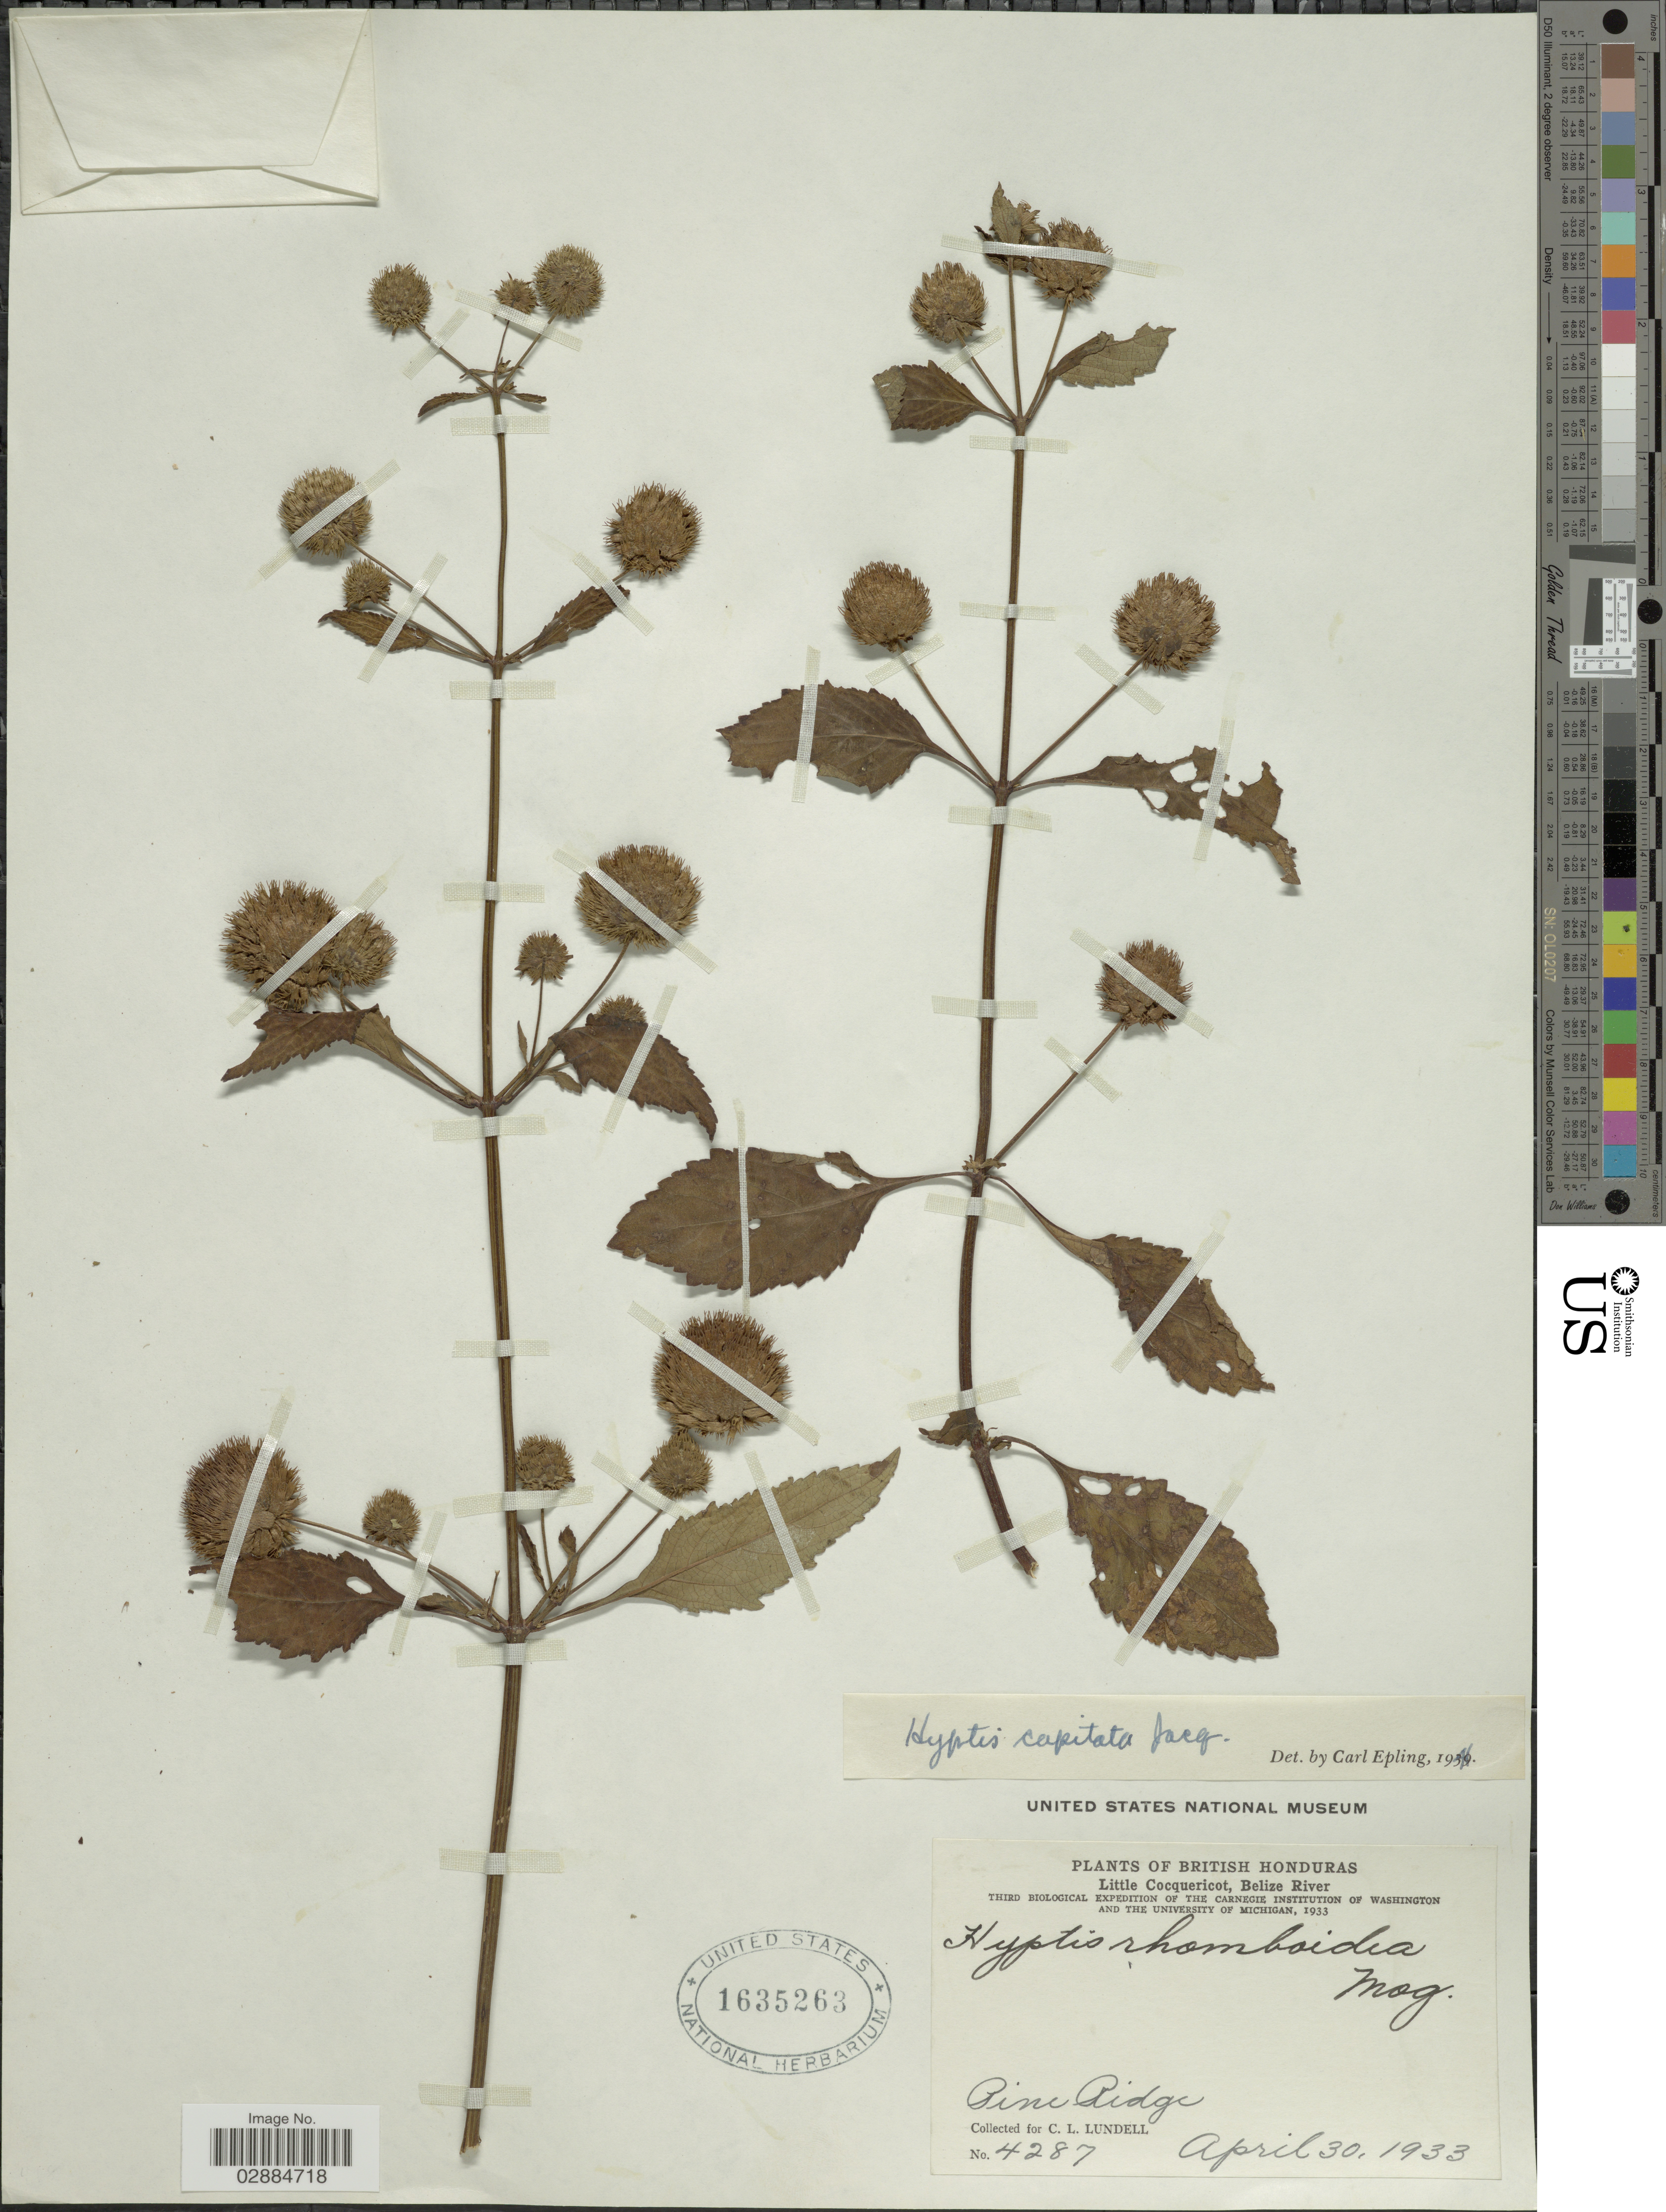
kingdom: Plantae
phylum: Tracheophyta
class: Magnoliopsida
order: Lamiales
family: Lamiaceae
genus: Hyptis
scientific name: Hyptis capitata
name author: Jacq.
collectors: C. L. Lundell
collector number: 4287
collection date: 1933-04-30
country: Belize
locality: British Honduras, Little Cocquericot, Belize River, Pine Ridge.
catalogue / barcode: US 1635263